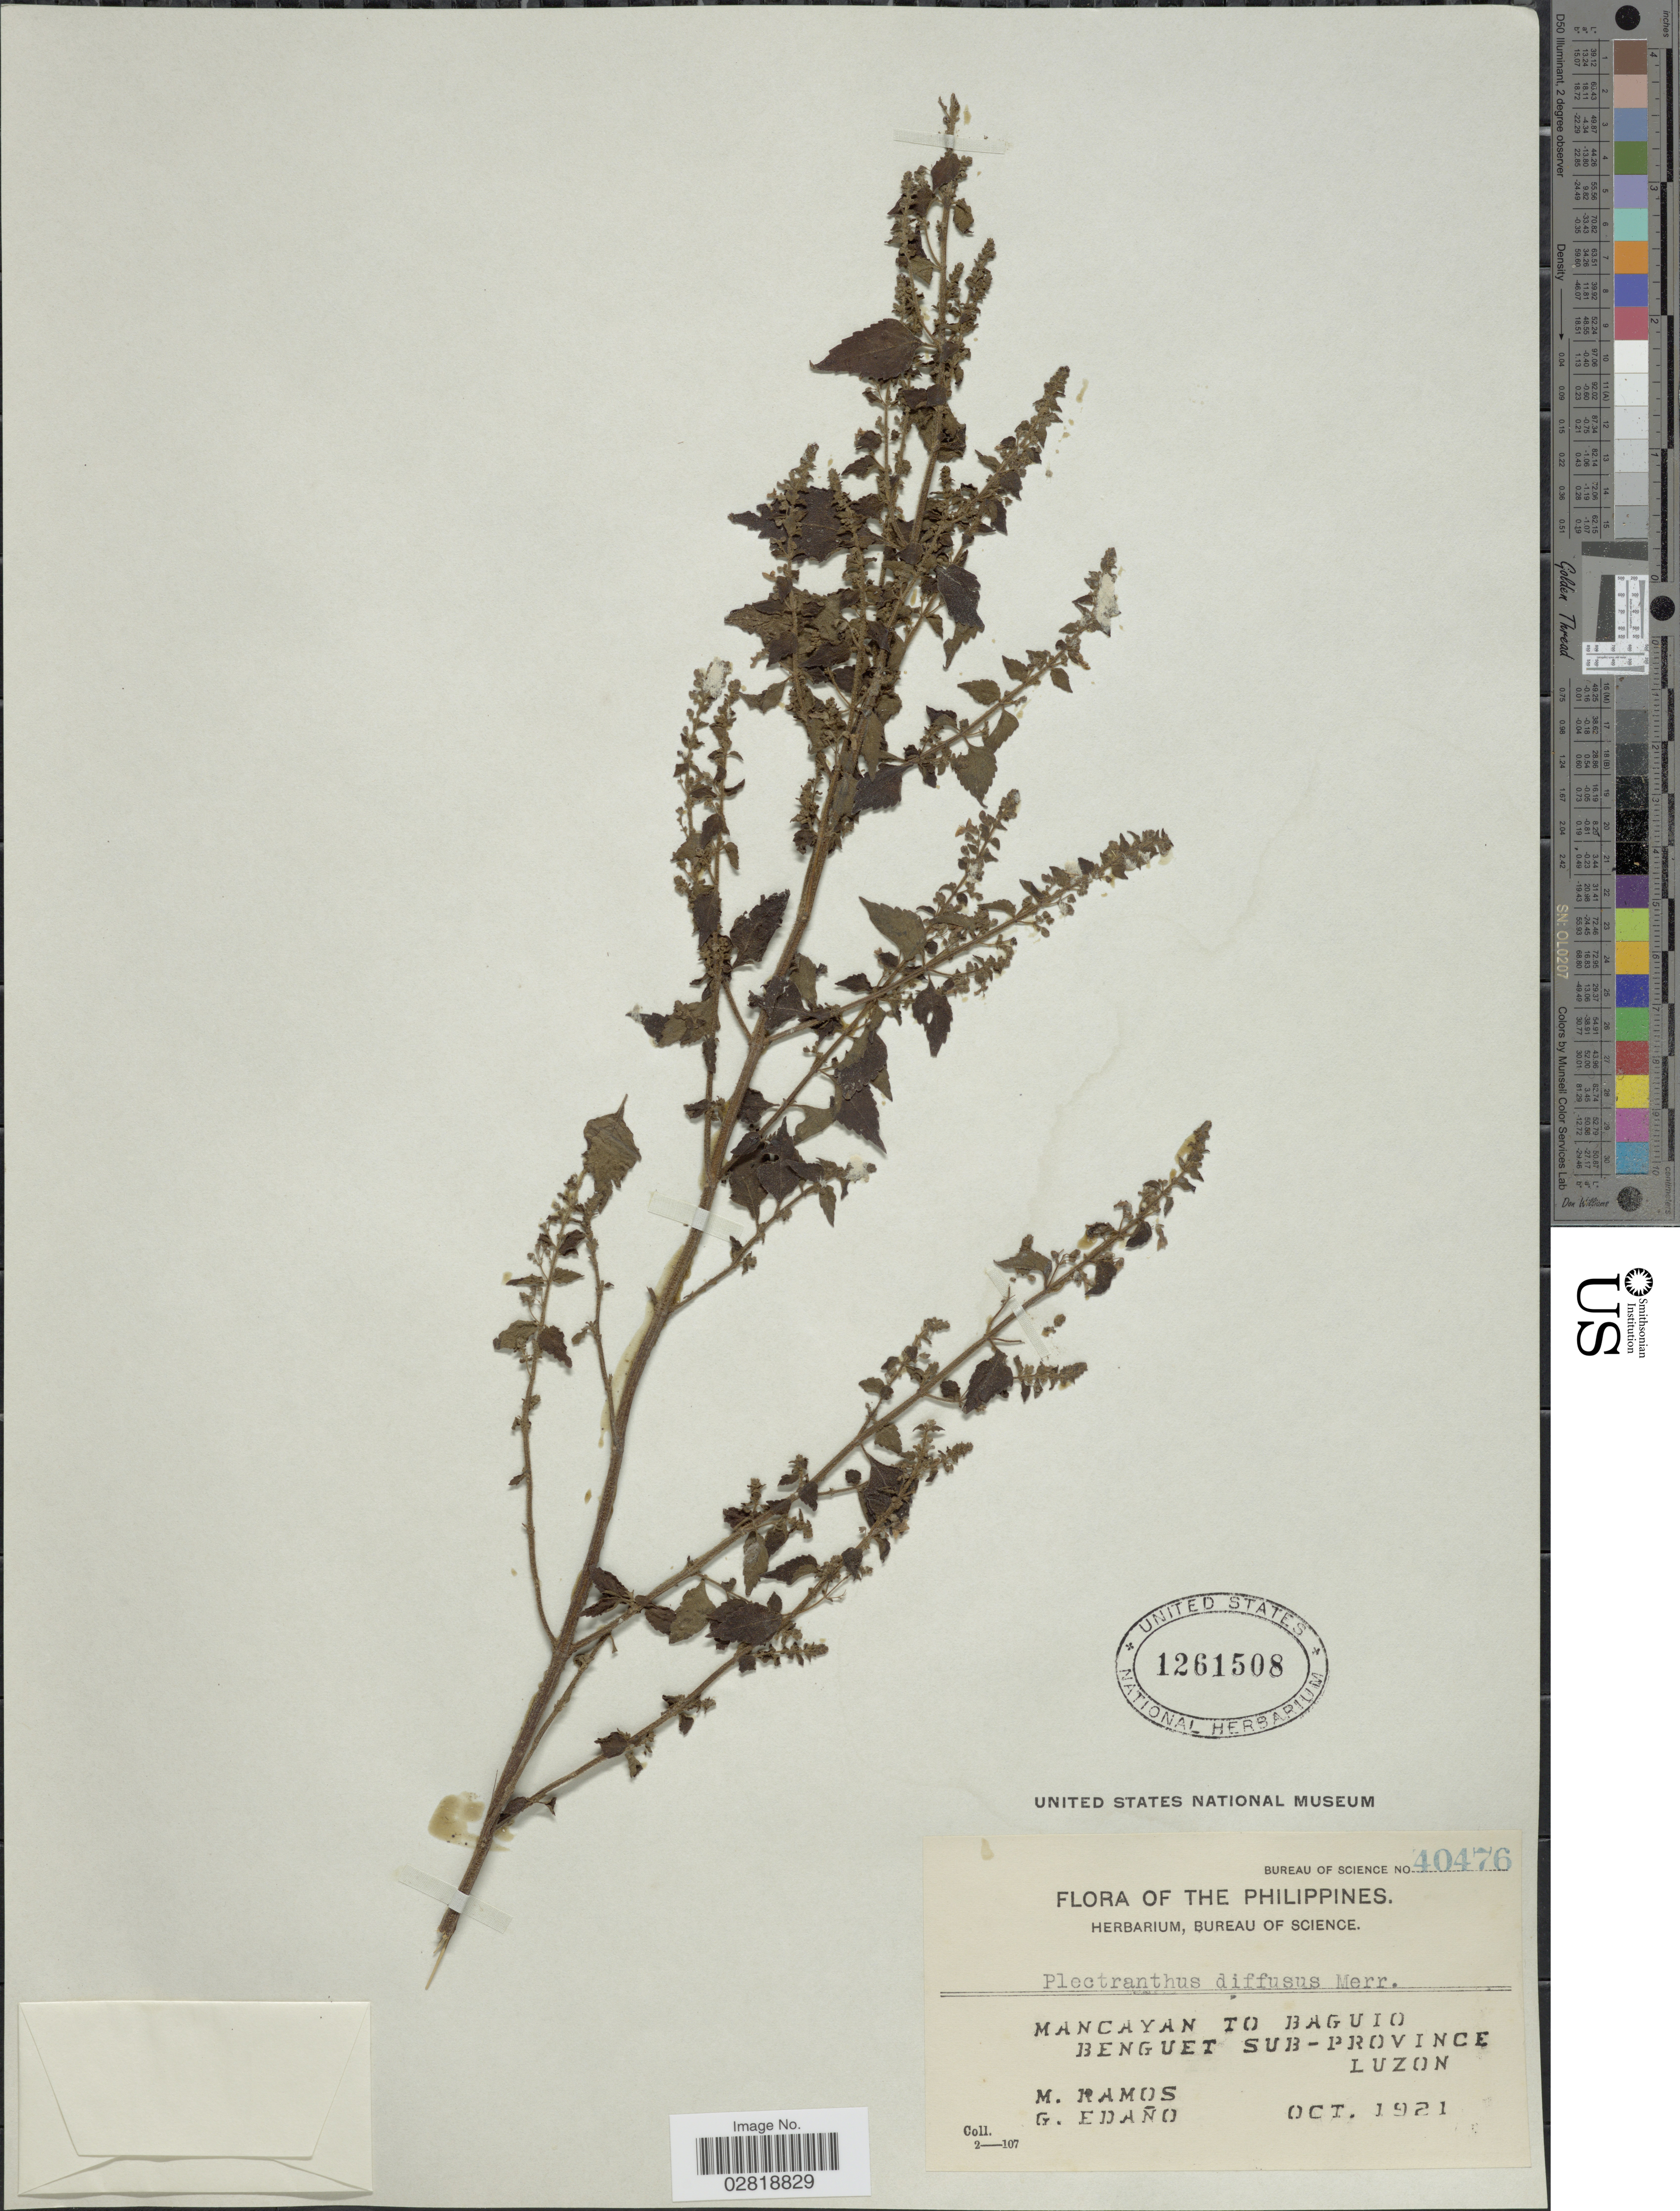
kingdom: Plantae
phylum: Tracheophyta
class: Magnoliopsida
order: Lamiales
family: Lamiaceae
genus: Plectranthus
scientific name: Plectranthus diffusus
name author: Merr.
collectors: M. Ramos & G. Edaño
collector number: Bureau of Science 40476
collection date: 1921-10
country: Philippines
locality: Mancayan to Baguio. Benguet Sub-Province. Luzon.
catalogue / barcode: US 1261508